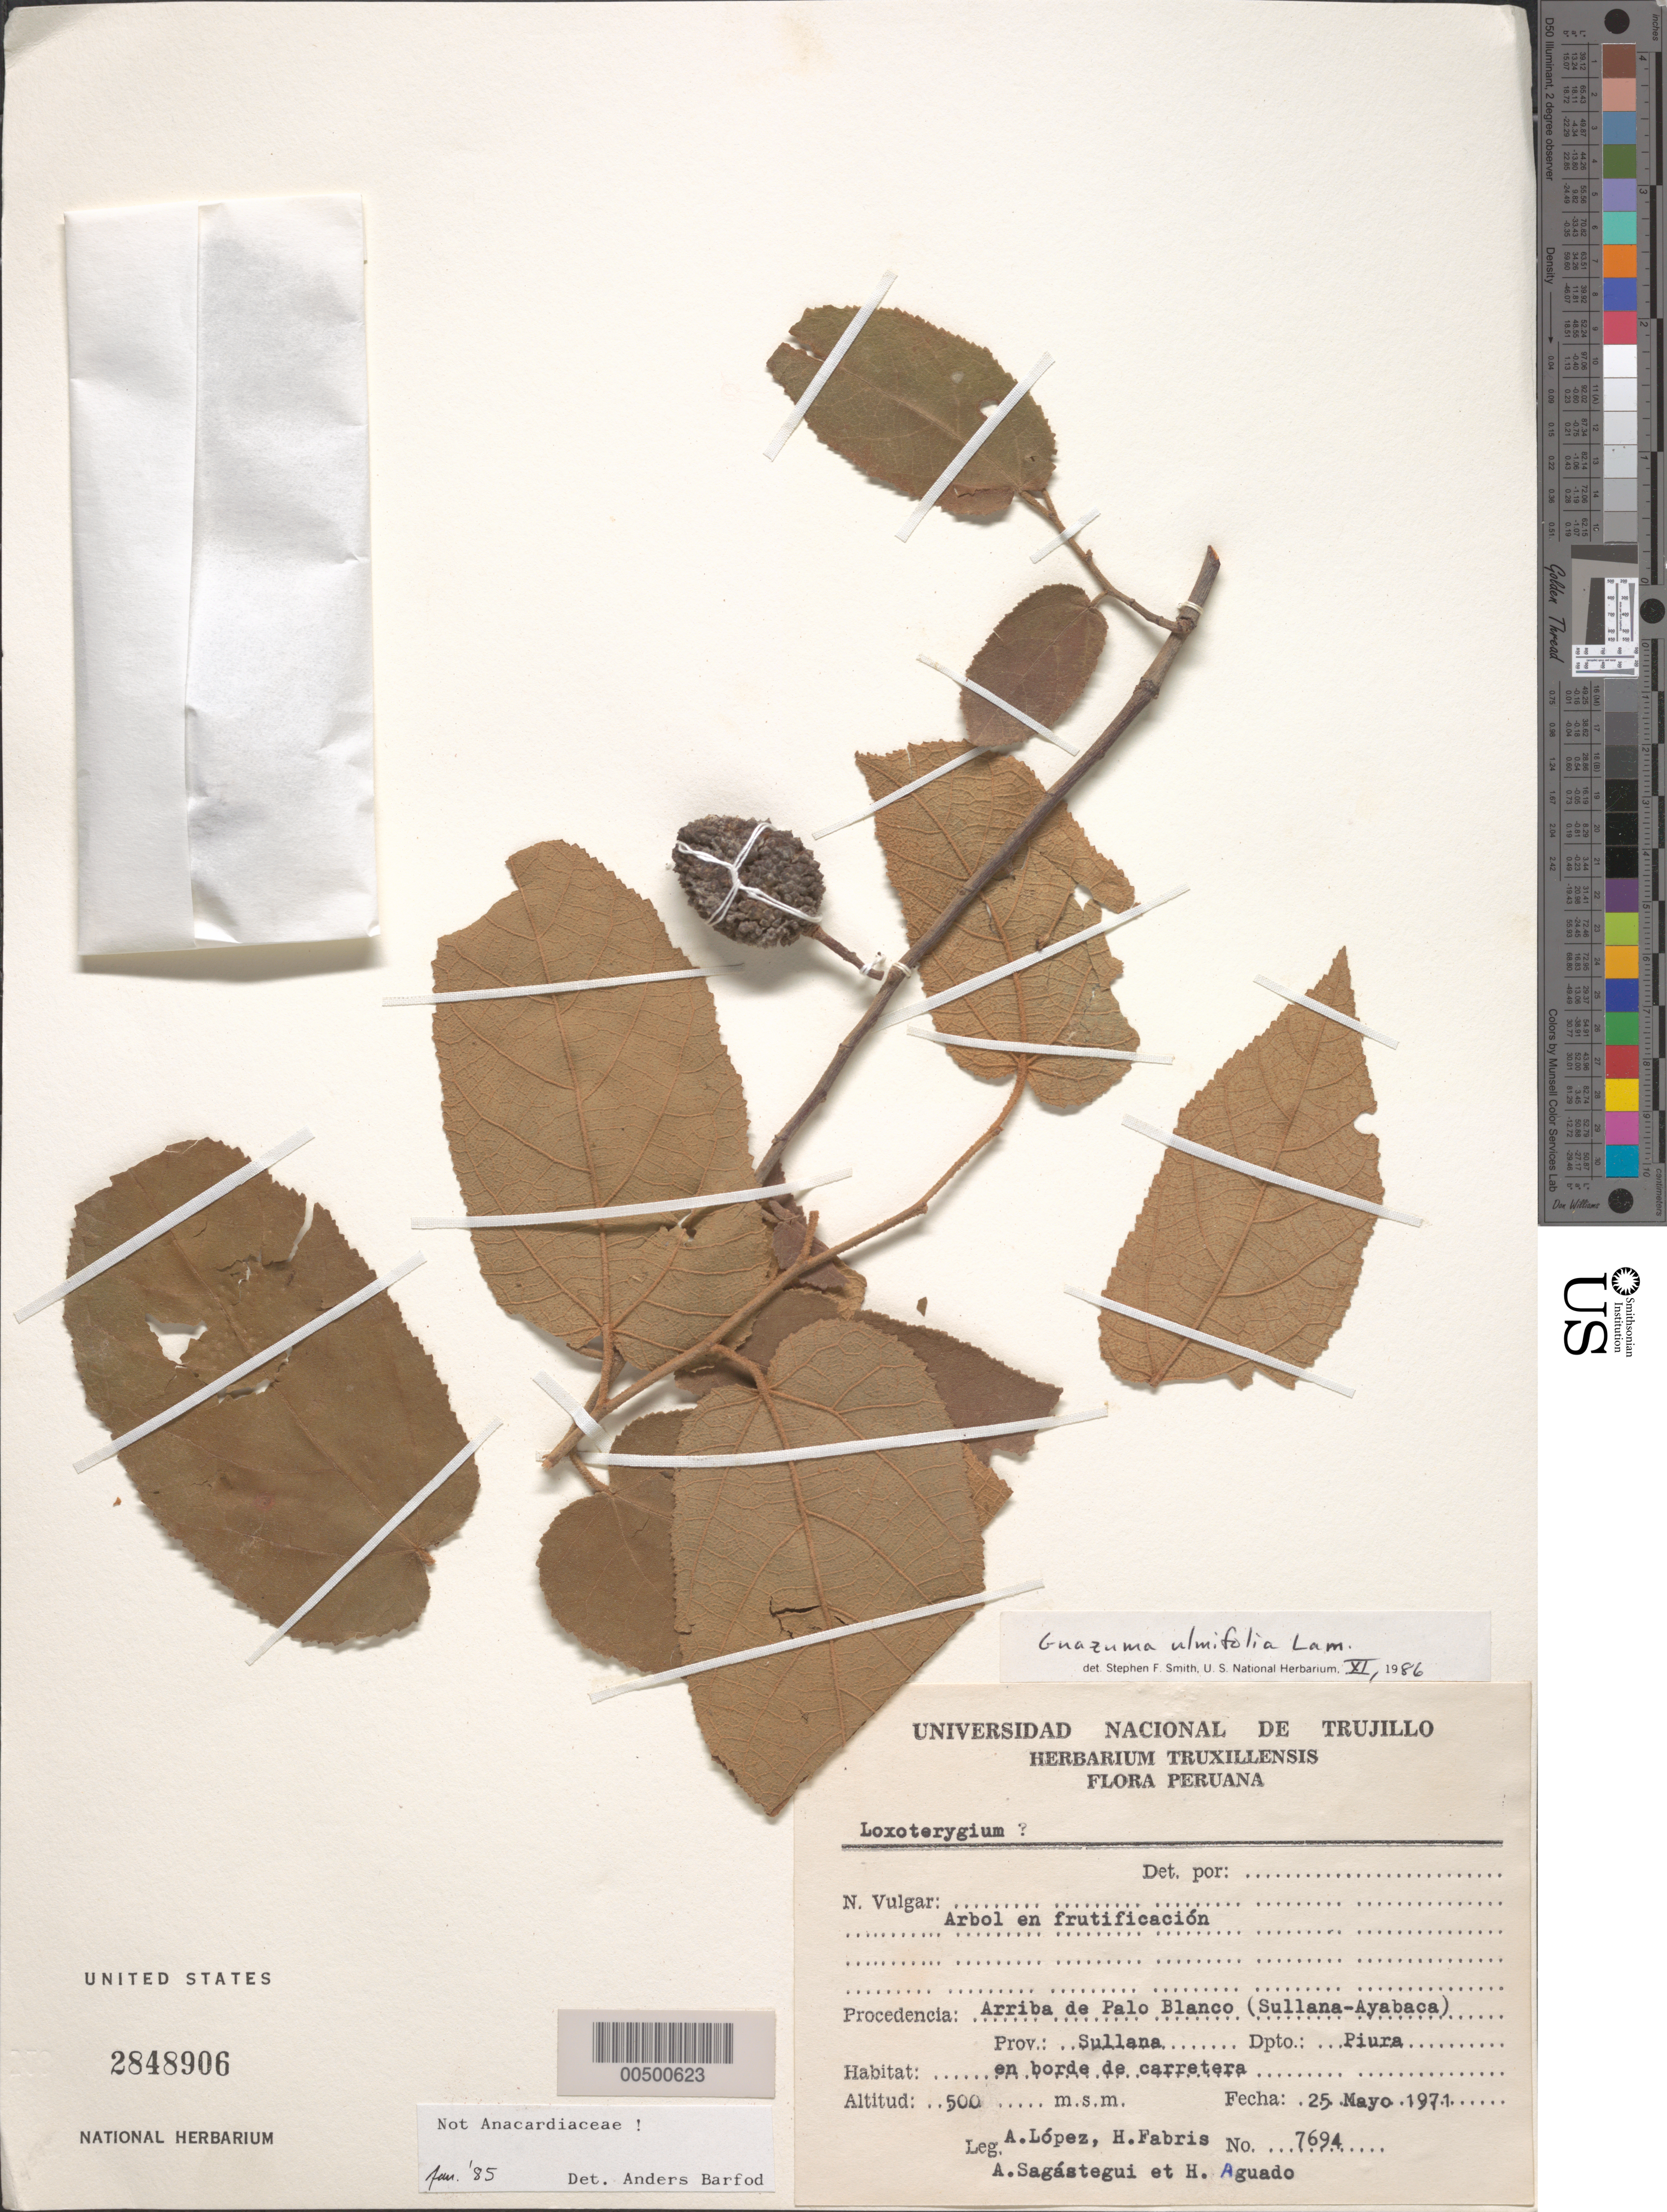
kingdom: Plantae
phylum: Tracheophyta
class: Magnoliopsida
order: Malvales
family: Malvaceae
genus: Guazuma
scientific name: Guazuma ulmifolia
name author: Lam.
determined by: Smith, Stephen F., (US), NMNH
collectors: A. López, H. Fabris, A. Sagástegui A. & H. Aguado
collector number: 7694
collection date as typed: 25 May 1971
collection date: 1971-05-25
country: Peru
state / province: Piura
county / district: Sullana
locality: Arriba de Palo Blanco (Sullana - Ayabaca)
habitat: en borde de carretera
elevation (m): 500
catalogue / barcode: US 2848906